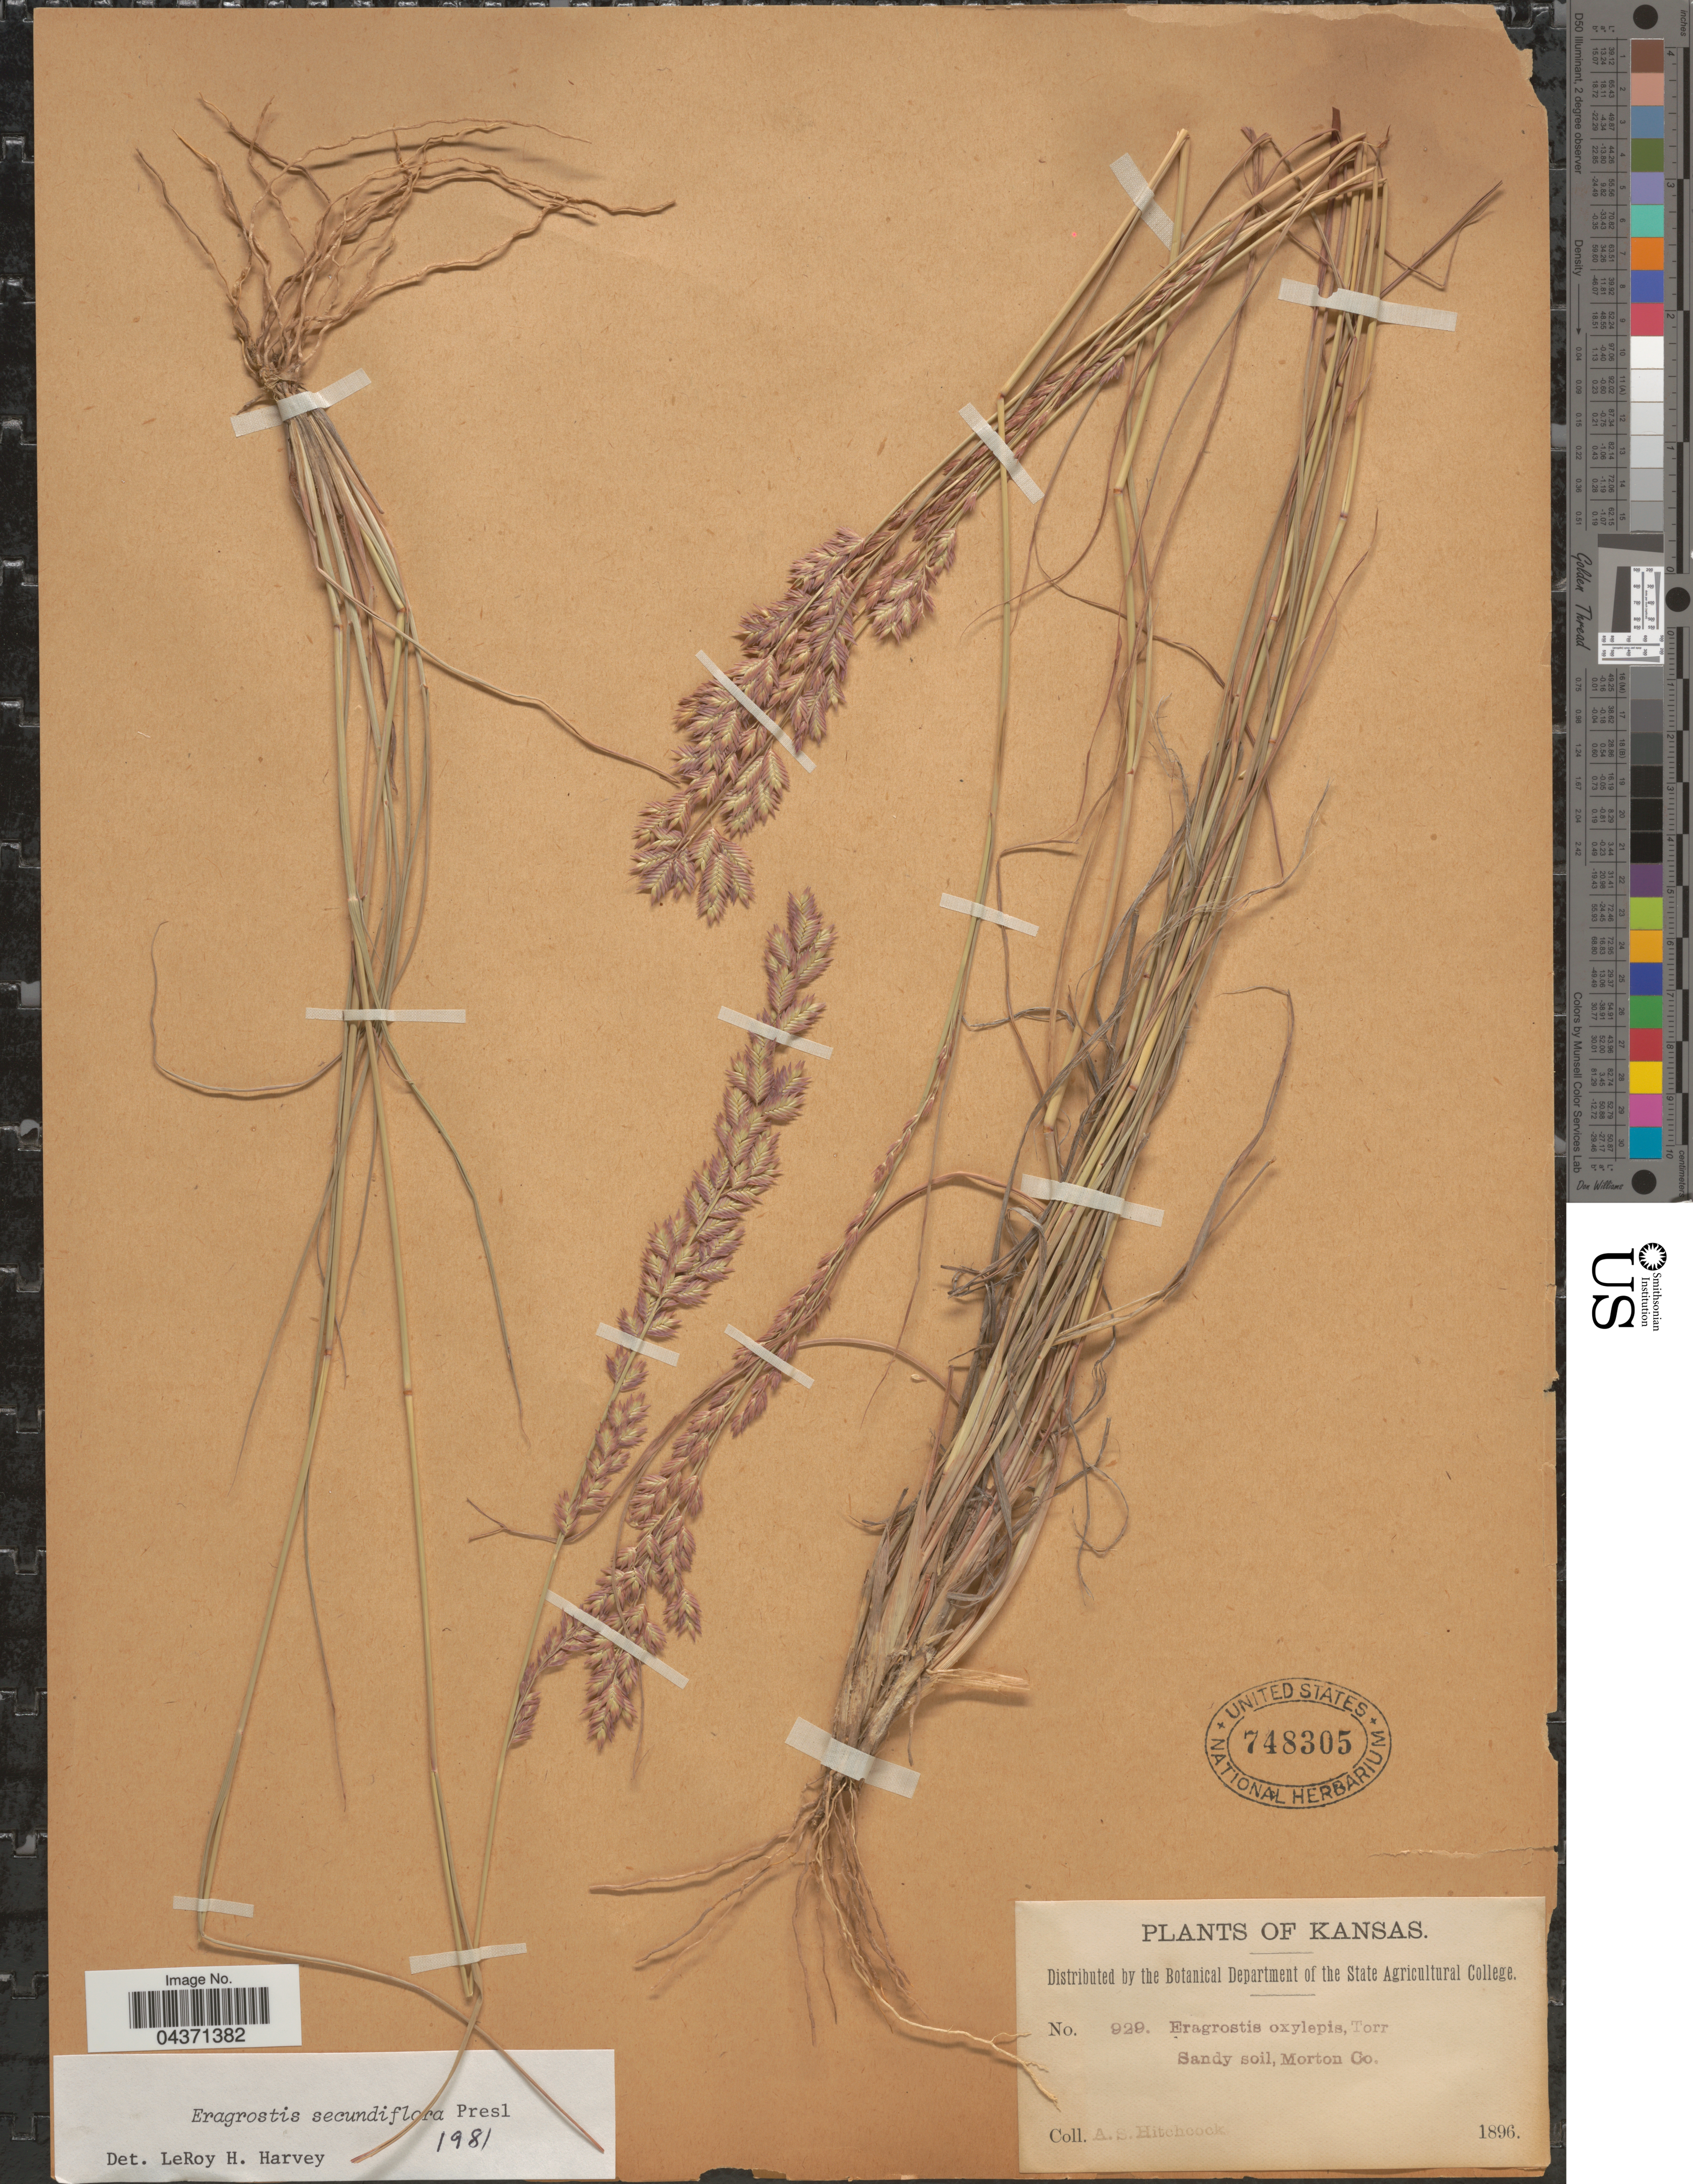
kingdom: Plantae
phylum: Tracheophyta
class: Liliopsida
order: Poales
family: Poaceae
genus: Eragrostis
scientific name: Eragrostis secundiflora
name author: J. Presl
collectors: A. S. Hitchcock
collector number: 929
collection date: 1896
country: United States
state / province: Kansas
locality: Sandy soil, Morton Co.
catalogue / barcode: US 748305